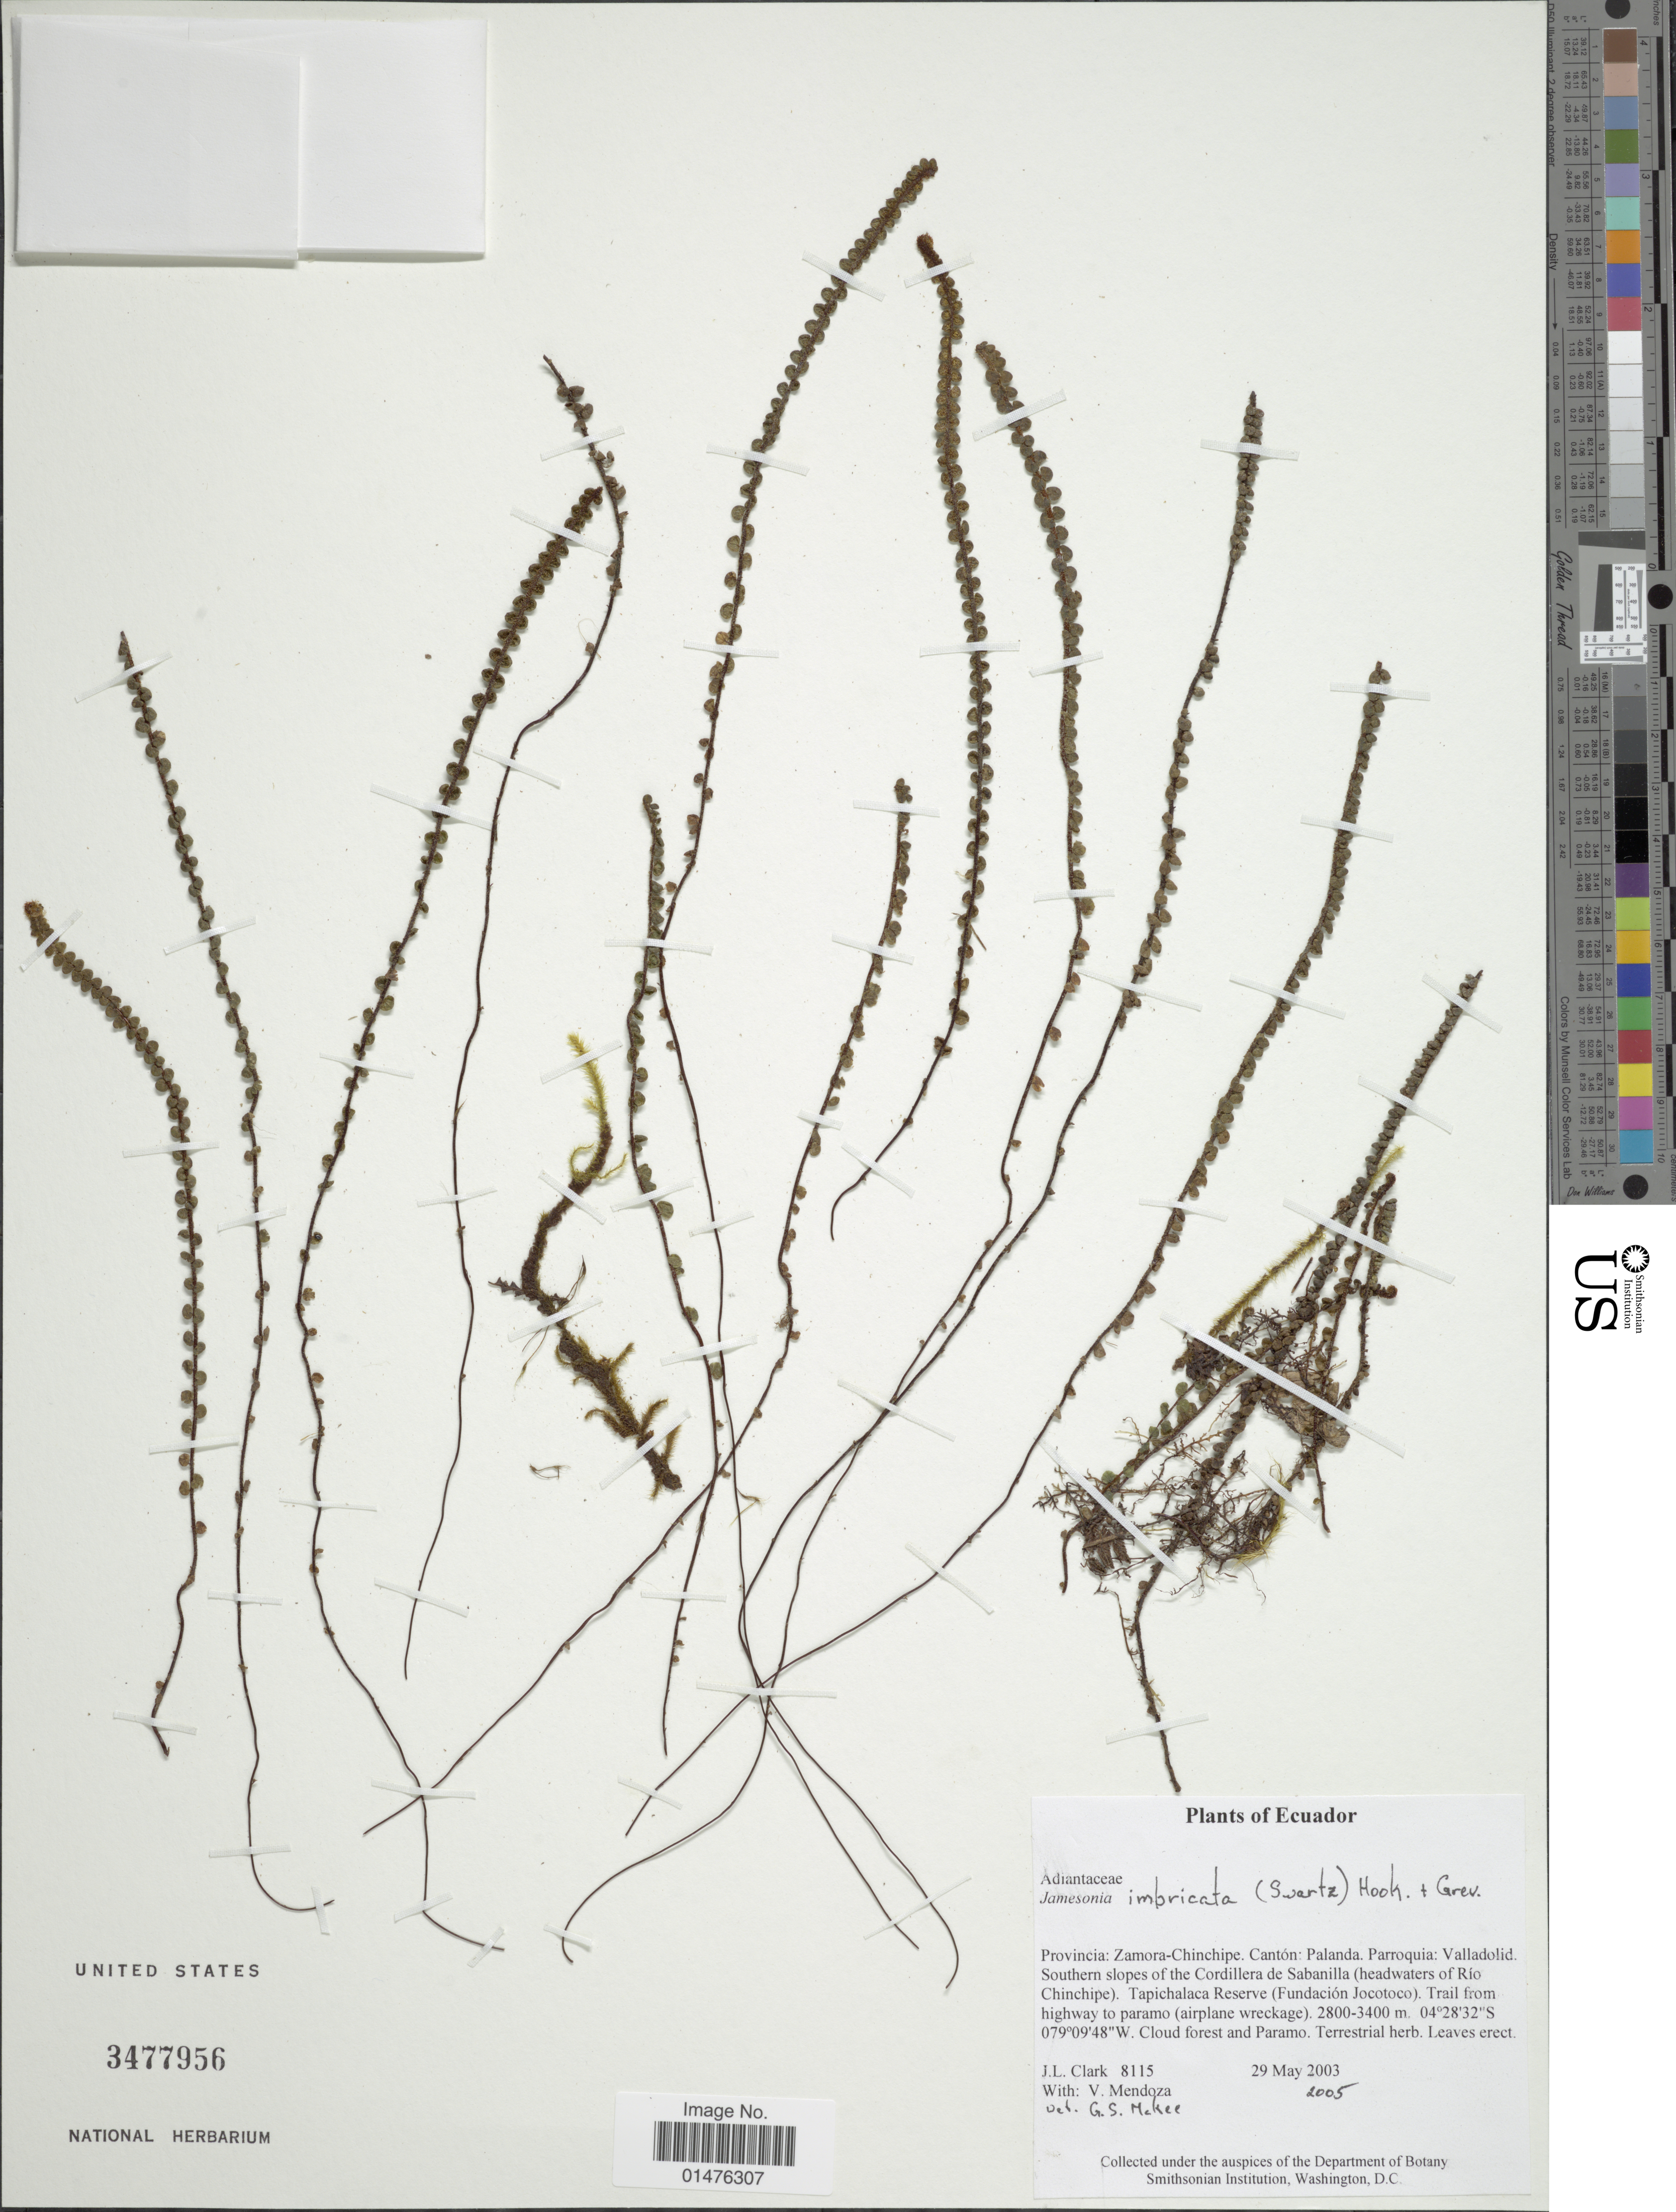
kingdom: Plantae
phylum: Tracheophyta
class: Polypodiopsida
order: Polypodiales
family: Pteridaceae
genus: Jamesonia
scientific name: Jamesonia imbricata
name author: (Sw.) Hook. & Grev.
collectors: J. L. Clark & V. Mendoza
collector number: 8115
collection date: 2003-05-29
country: Ecuador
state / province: Zamora-Chinchipe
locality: Cantón: Palanda. Parroquia: Valladolid Southern slopes of the Cordillera de Sabanilla (headwaters of Rio Chinchipe). Tapichalaca Reserve (Fundación Jocotoco). TRail from highway to paramo (airplane wreckage)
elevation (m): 2800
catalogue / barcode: US 3477956